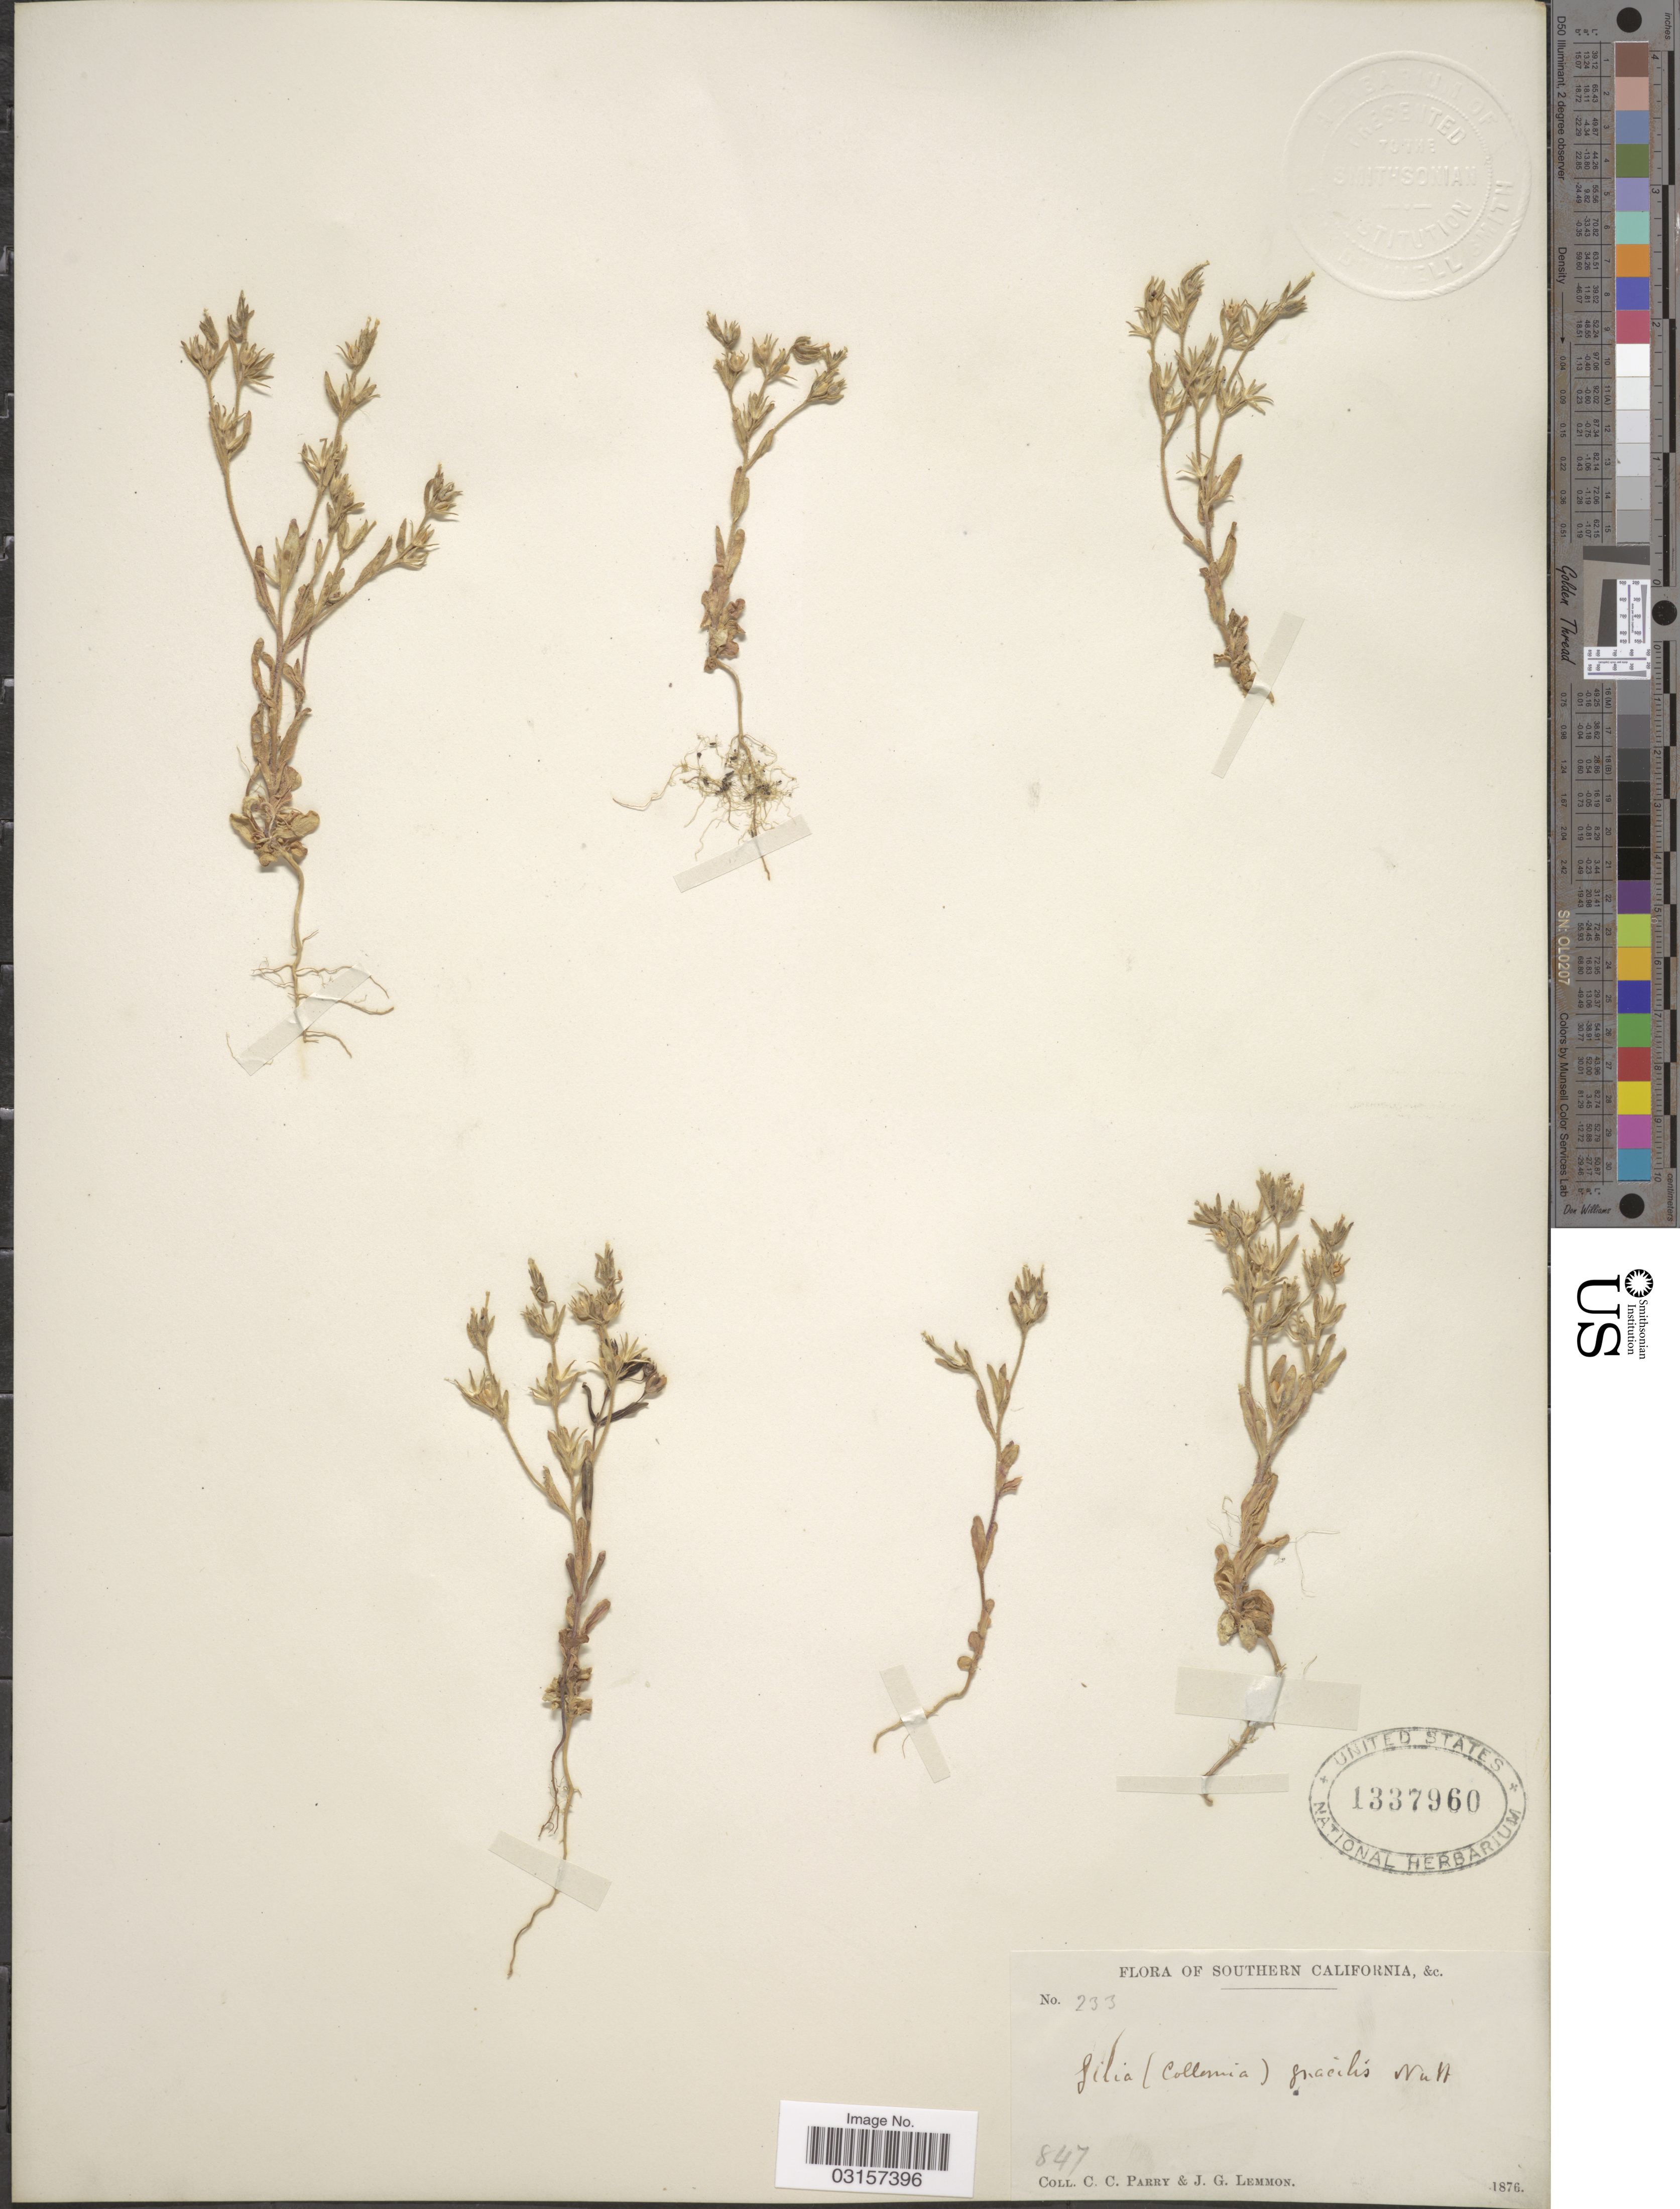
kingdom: Plantae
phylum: Tracheophyta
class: Magnoliopsida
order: Ericales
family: Polemoniaceae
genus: Microsteris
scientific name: Microsteris gracilis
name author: (Hook.) Greene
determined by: (US) Smithsonian Institution - National Museum of Natural History - Department of Botany (UNITED STATES)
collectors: C. C. Parry & J. Lemmon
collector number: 233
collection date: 1876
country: United States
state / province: California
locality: Southern California, &c.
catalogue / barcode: US 1337960